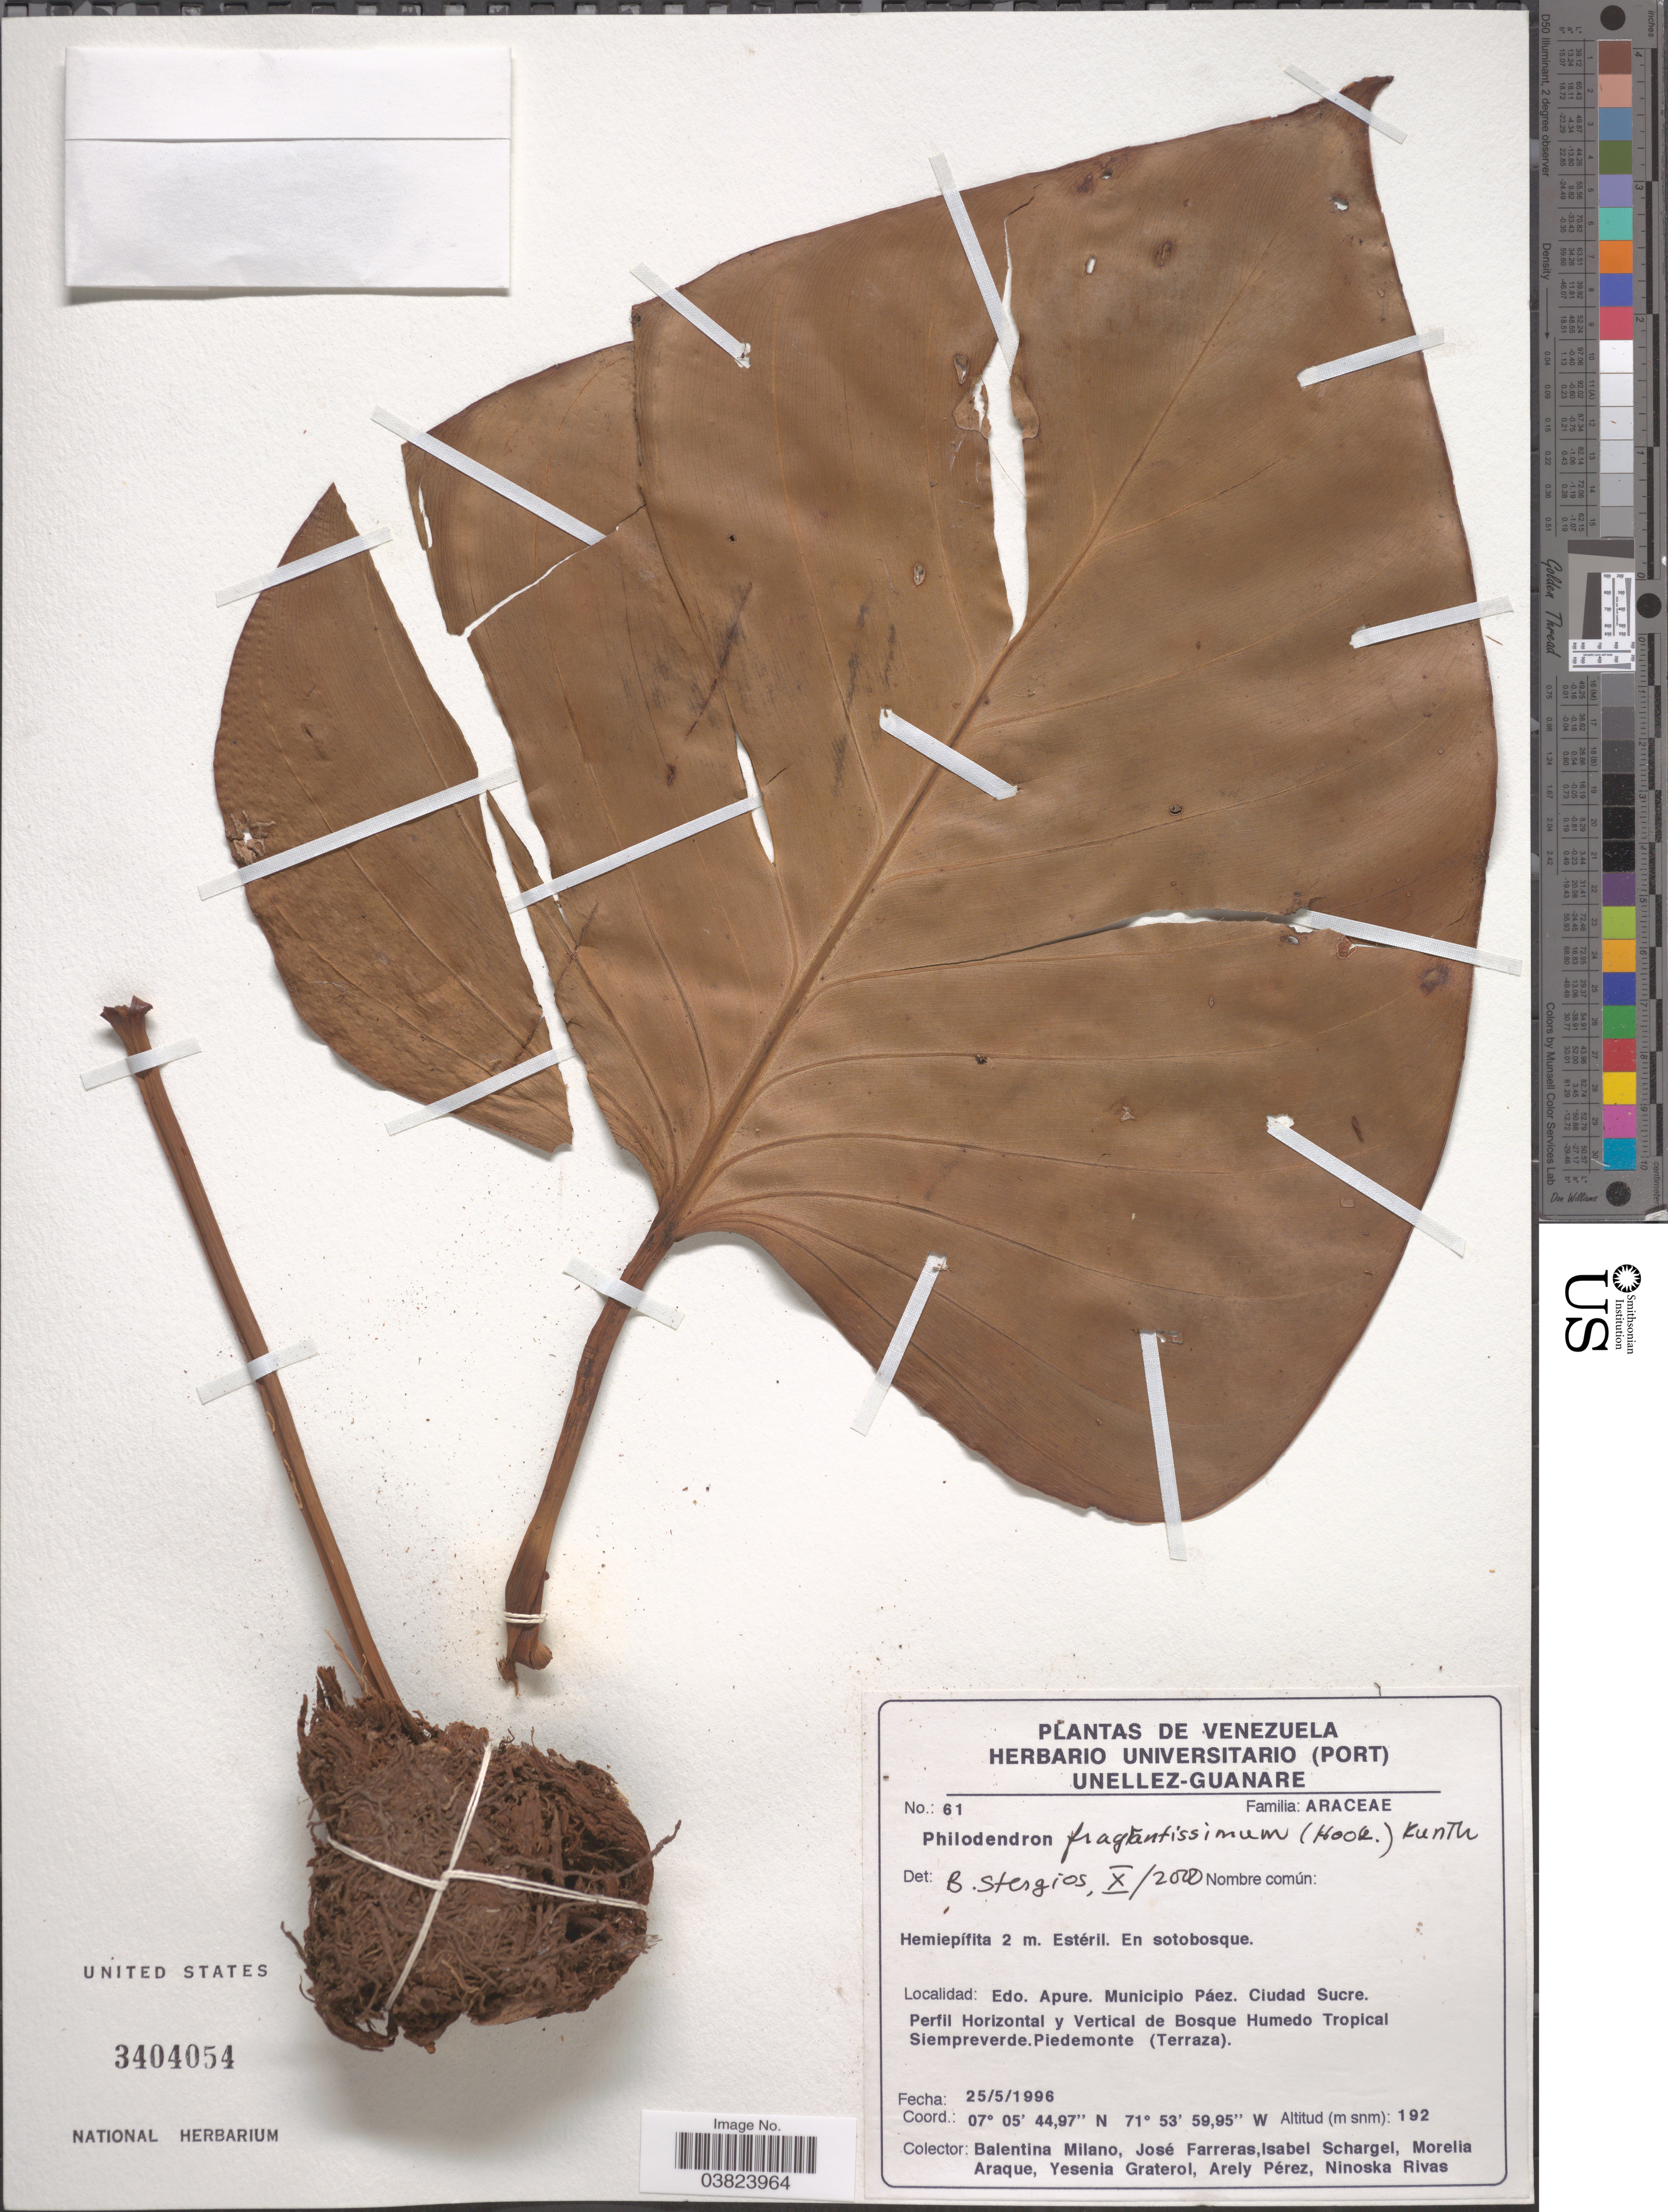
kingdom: Plantae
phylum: Tracheophyta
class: Liliopsida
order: Alismatales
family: Araceae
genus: Philodendron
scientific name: Philodendron fragrantissimum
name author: (G. Don) Kunth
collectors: B. Milano, J. Farreras, I. Schargel, M. Araque & et al.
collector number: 61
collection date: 1996-05-25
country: Venezuela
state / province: Apure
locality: Municipio Páez. Cuidad Sucre. Perfil Horizontal y Vertical de Bosque Humedo Tropical Siempreverde. Piedemonte (Terraza).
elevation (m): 192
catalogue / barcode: US 3404054